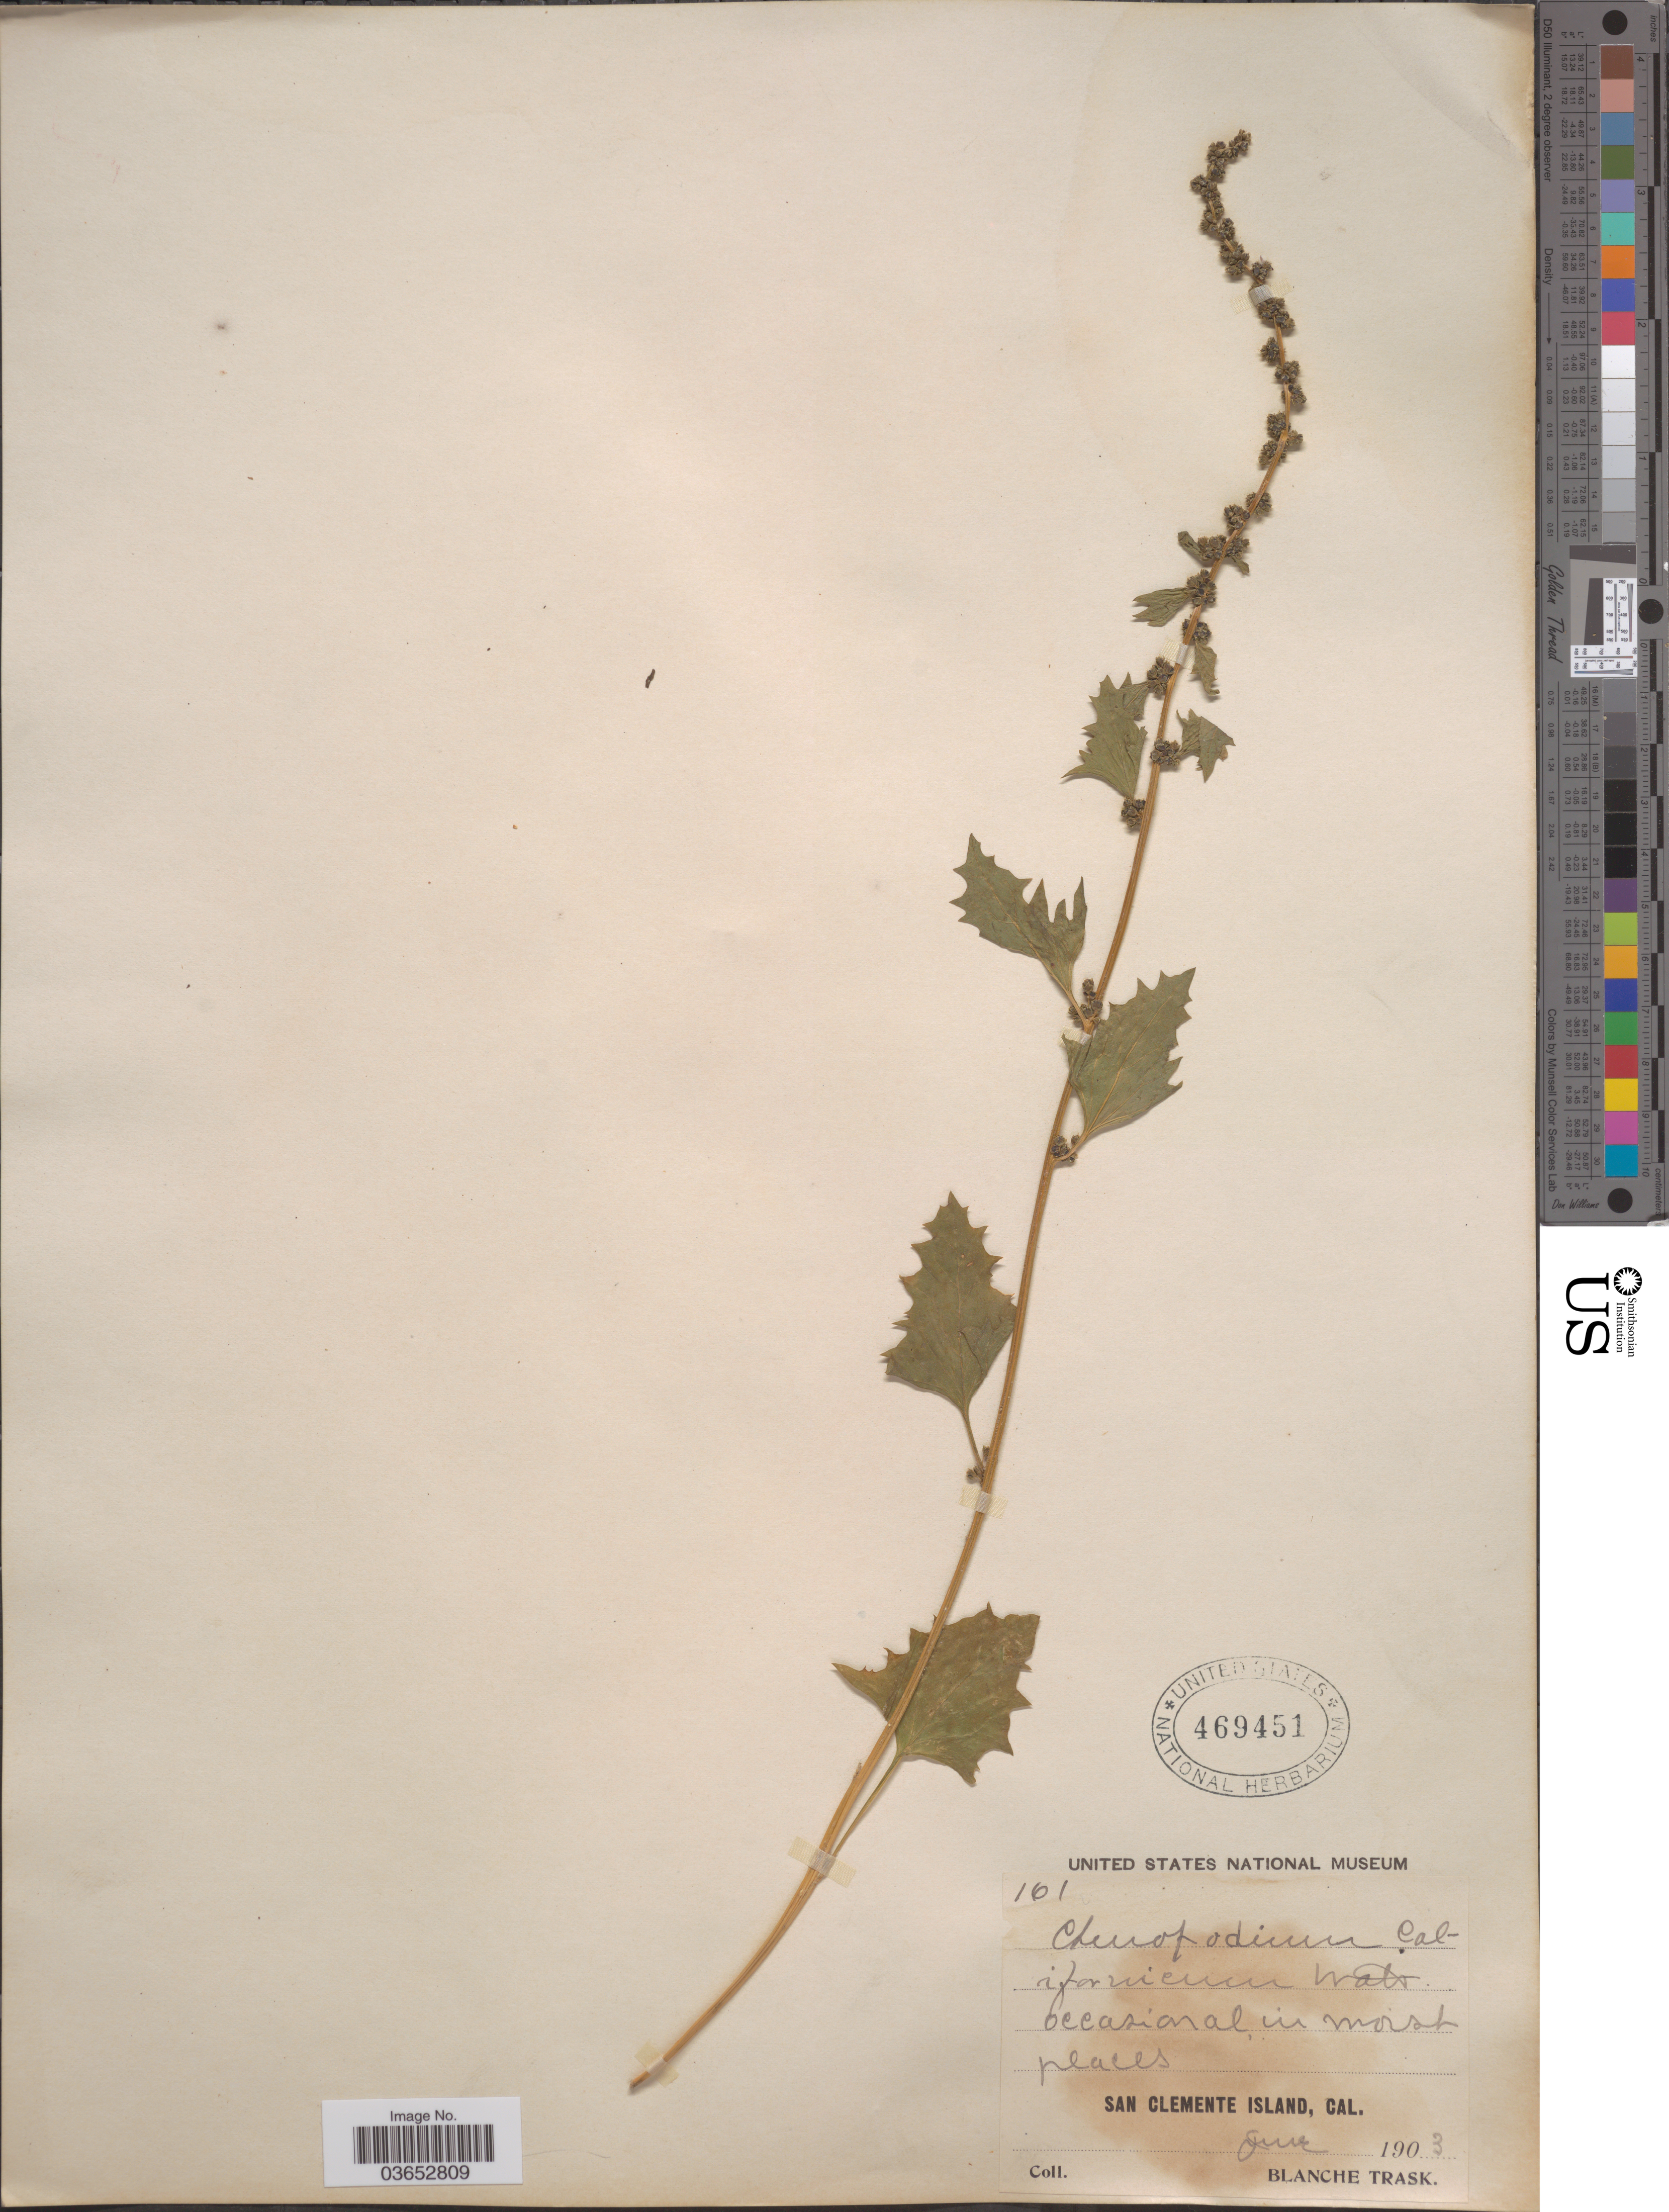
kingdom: Plantae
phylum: Tracheophyta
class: Magnoliopsida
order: Caryophyllales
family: Amaranthaceae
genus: Chenopodium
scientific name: Chenopodium californicum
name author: S. Watson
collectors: B. Trask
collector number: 161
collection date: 1903-06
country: United States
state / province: California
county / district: Los Angeles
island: San Clemente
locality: San Clemente Island.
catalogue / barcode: US 469451